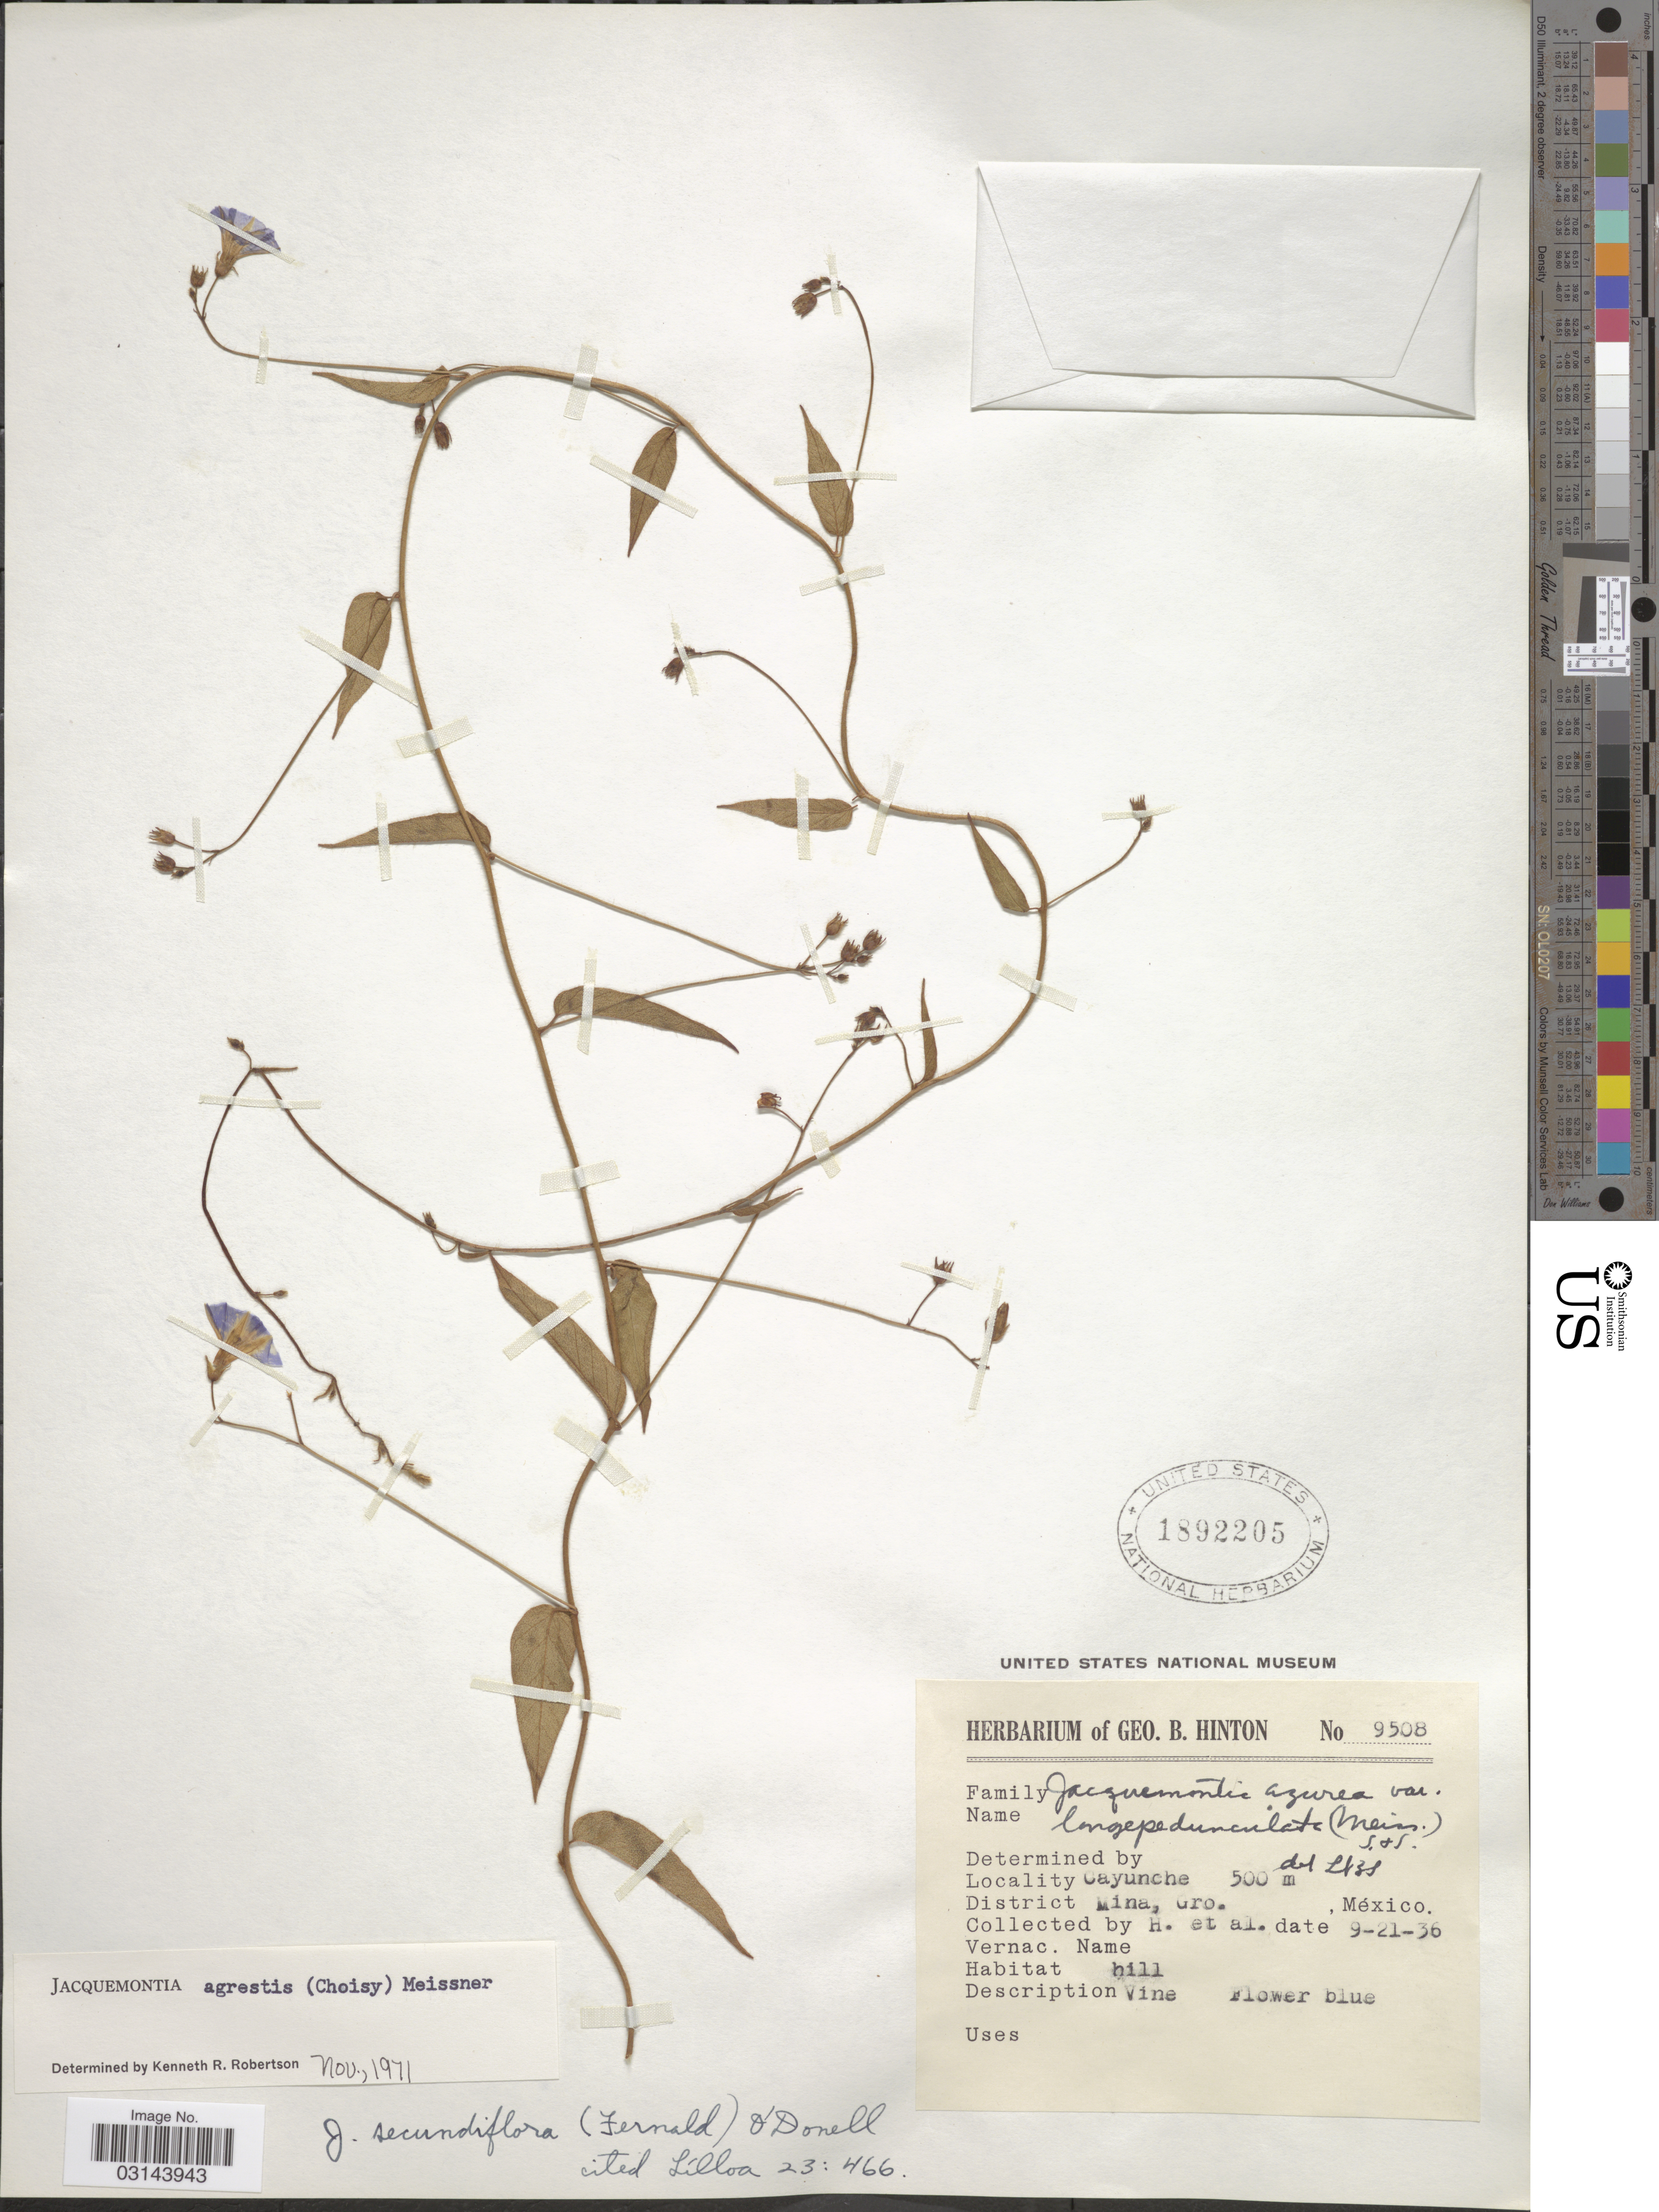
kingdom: Plantae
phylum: Tracheophyta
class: Magnoliopsida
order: Solanales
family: Convolvulaceae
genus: Jacquemontia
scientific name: Jacquemontia agrestis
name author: (Mart. ex Choisy) Meisn.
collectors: G. B. Hinton & et al.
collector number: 9508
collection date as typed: Transcribed d/m/y: 21/9/36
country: Mexico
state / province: Guerrero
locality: Cayunche. District Mina, Gro.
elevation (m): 500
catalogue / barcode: US 1892205